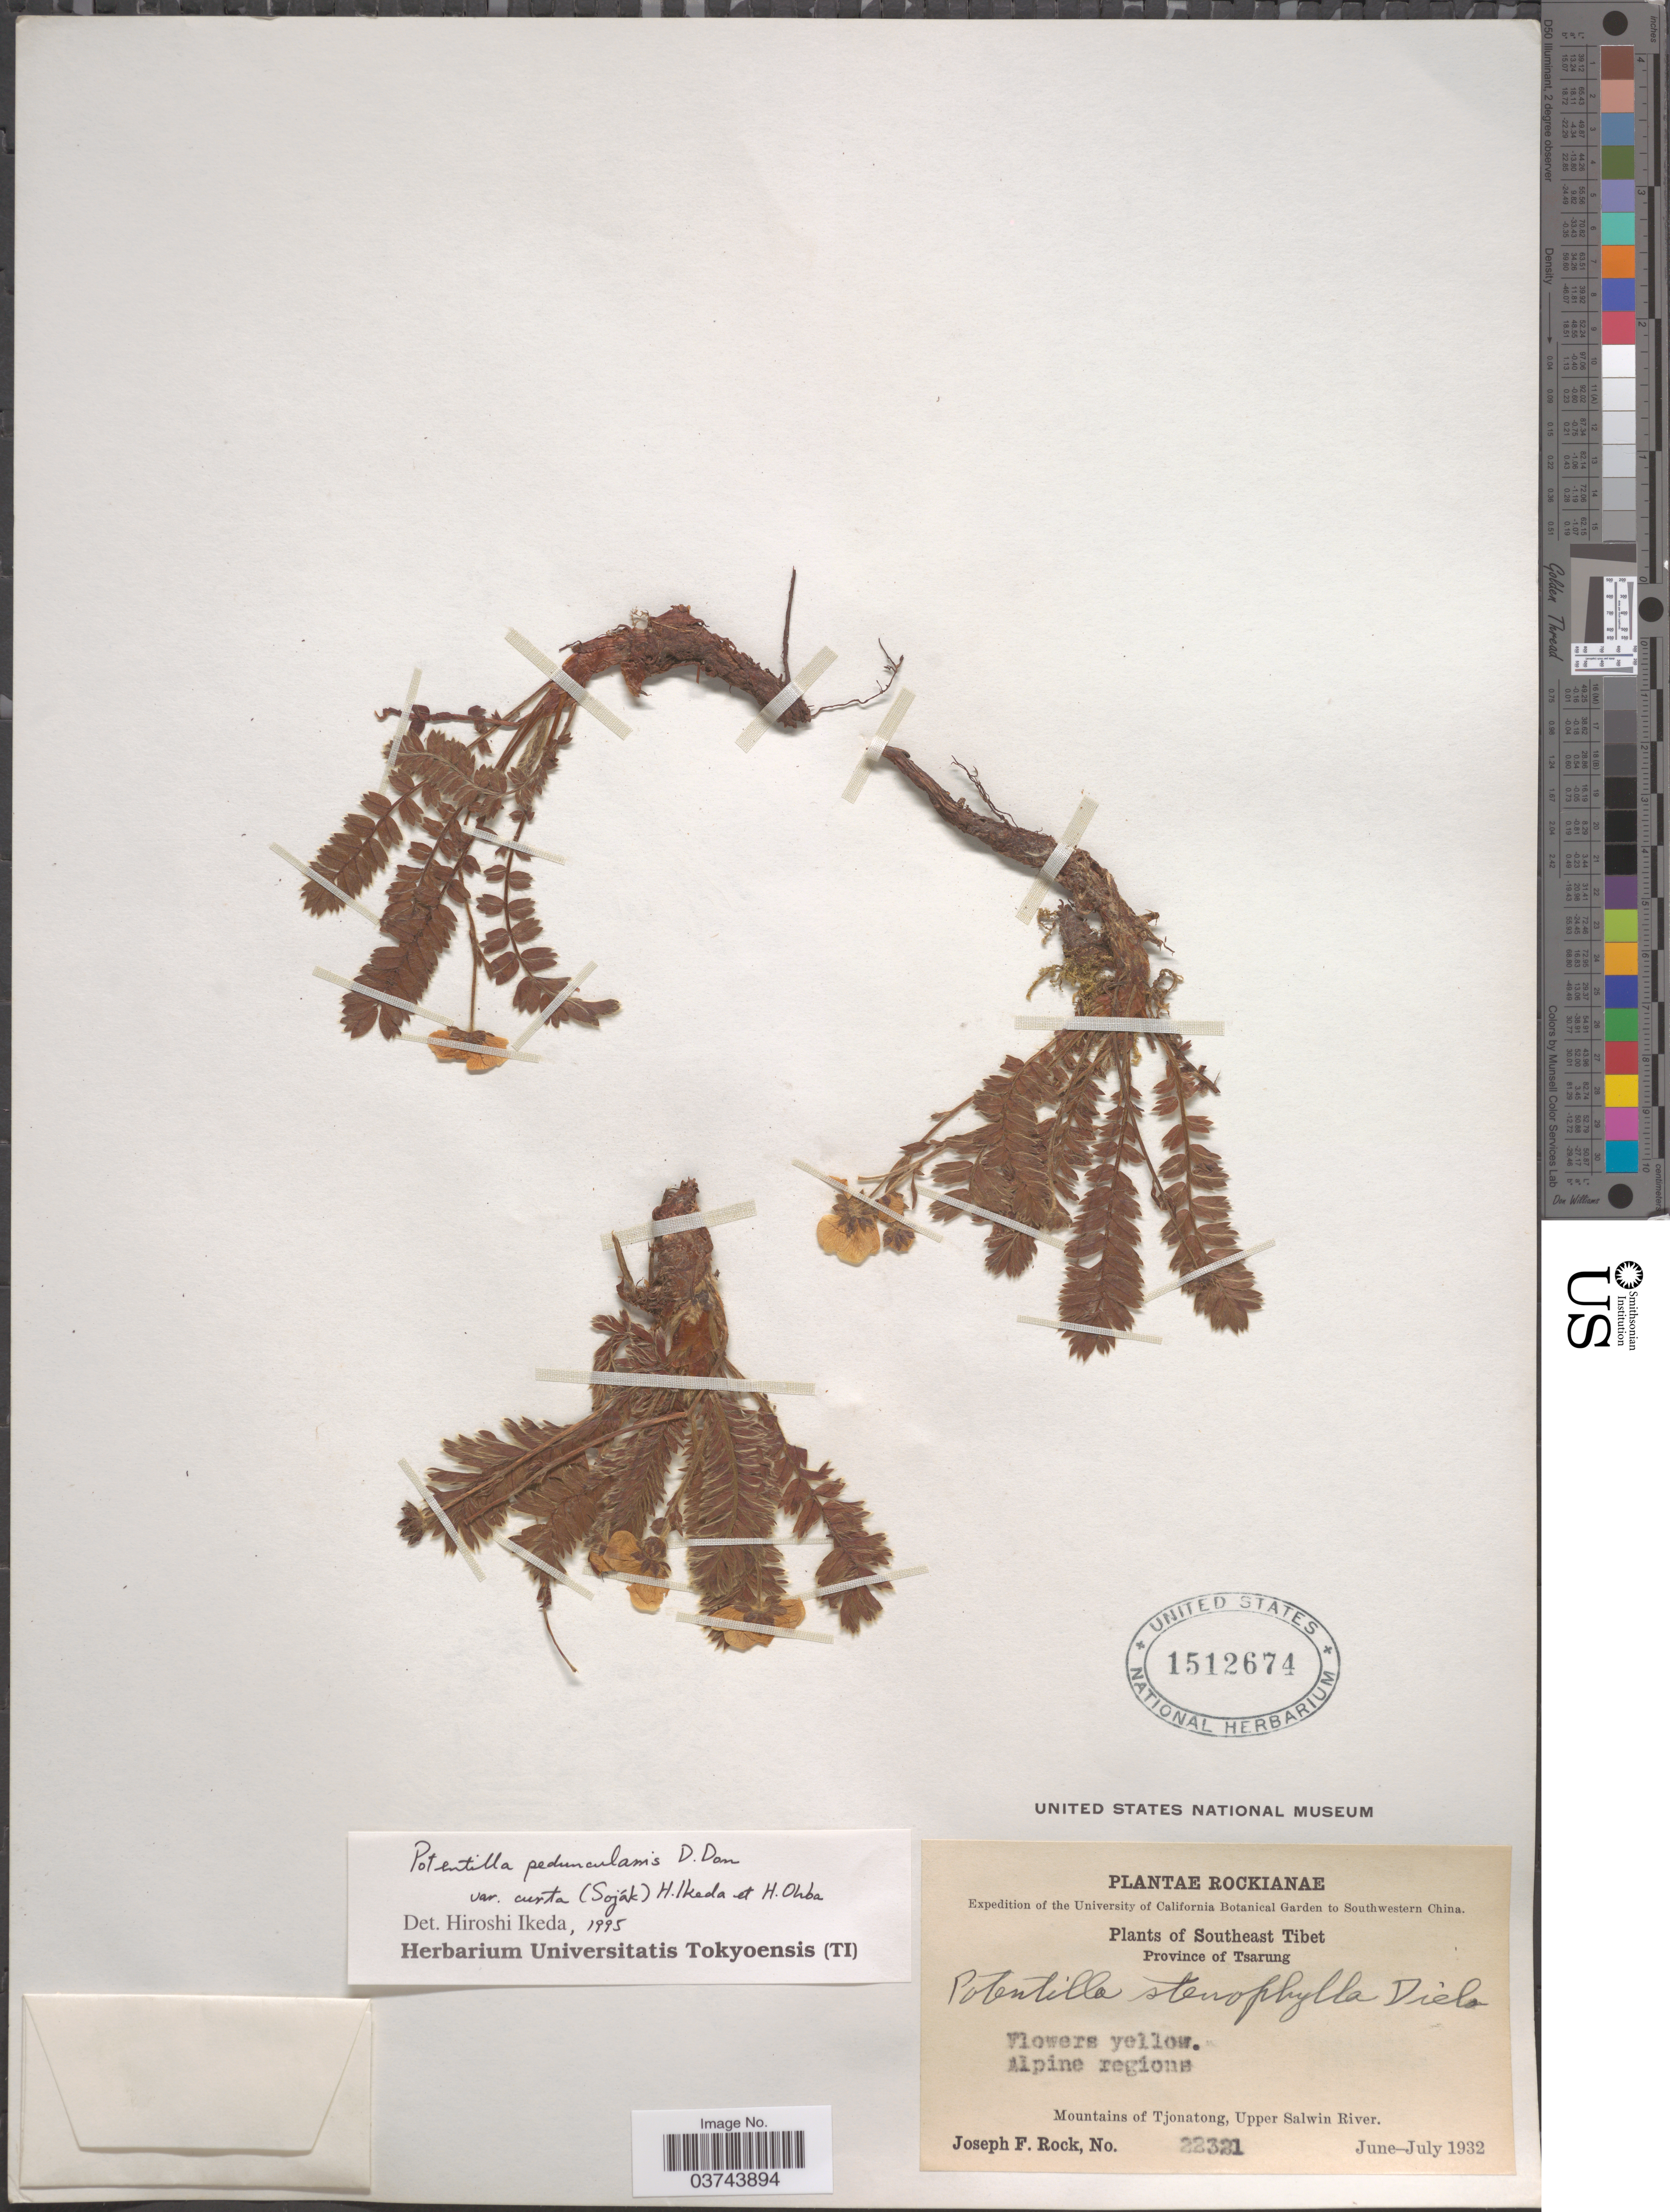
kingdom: Plantae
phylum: Tracheophyta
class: Magnoliopsida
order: Rosales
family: Rosaceae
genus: Potentilla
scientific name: Potentilla peduncularis var. curta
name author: (Soják) H. Ikeda & H. Ohba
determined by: Ikeda, H.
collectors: J. F. Rock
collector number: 22321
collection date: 1932-06/1932-07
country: China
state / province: Xizang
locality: Southwestern China. Southeast Tibet. Province of Tsarung. Mountains of Tjonatong, Upper Salwin River.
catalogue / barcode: US 1512674